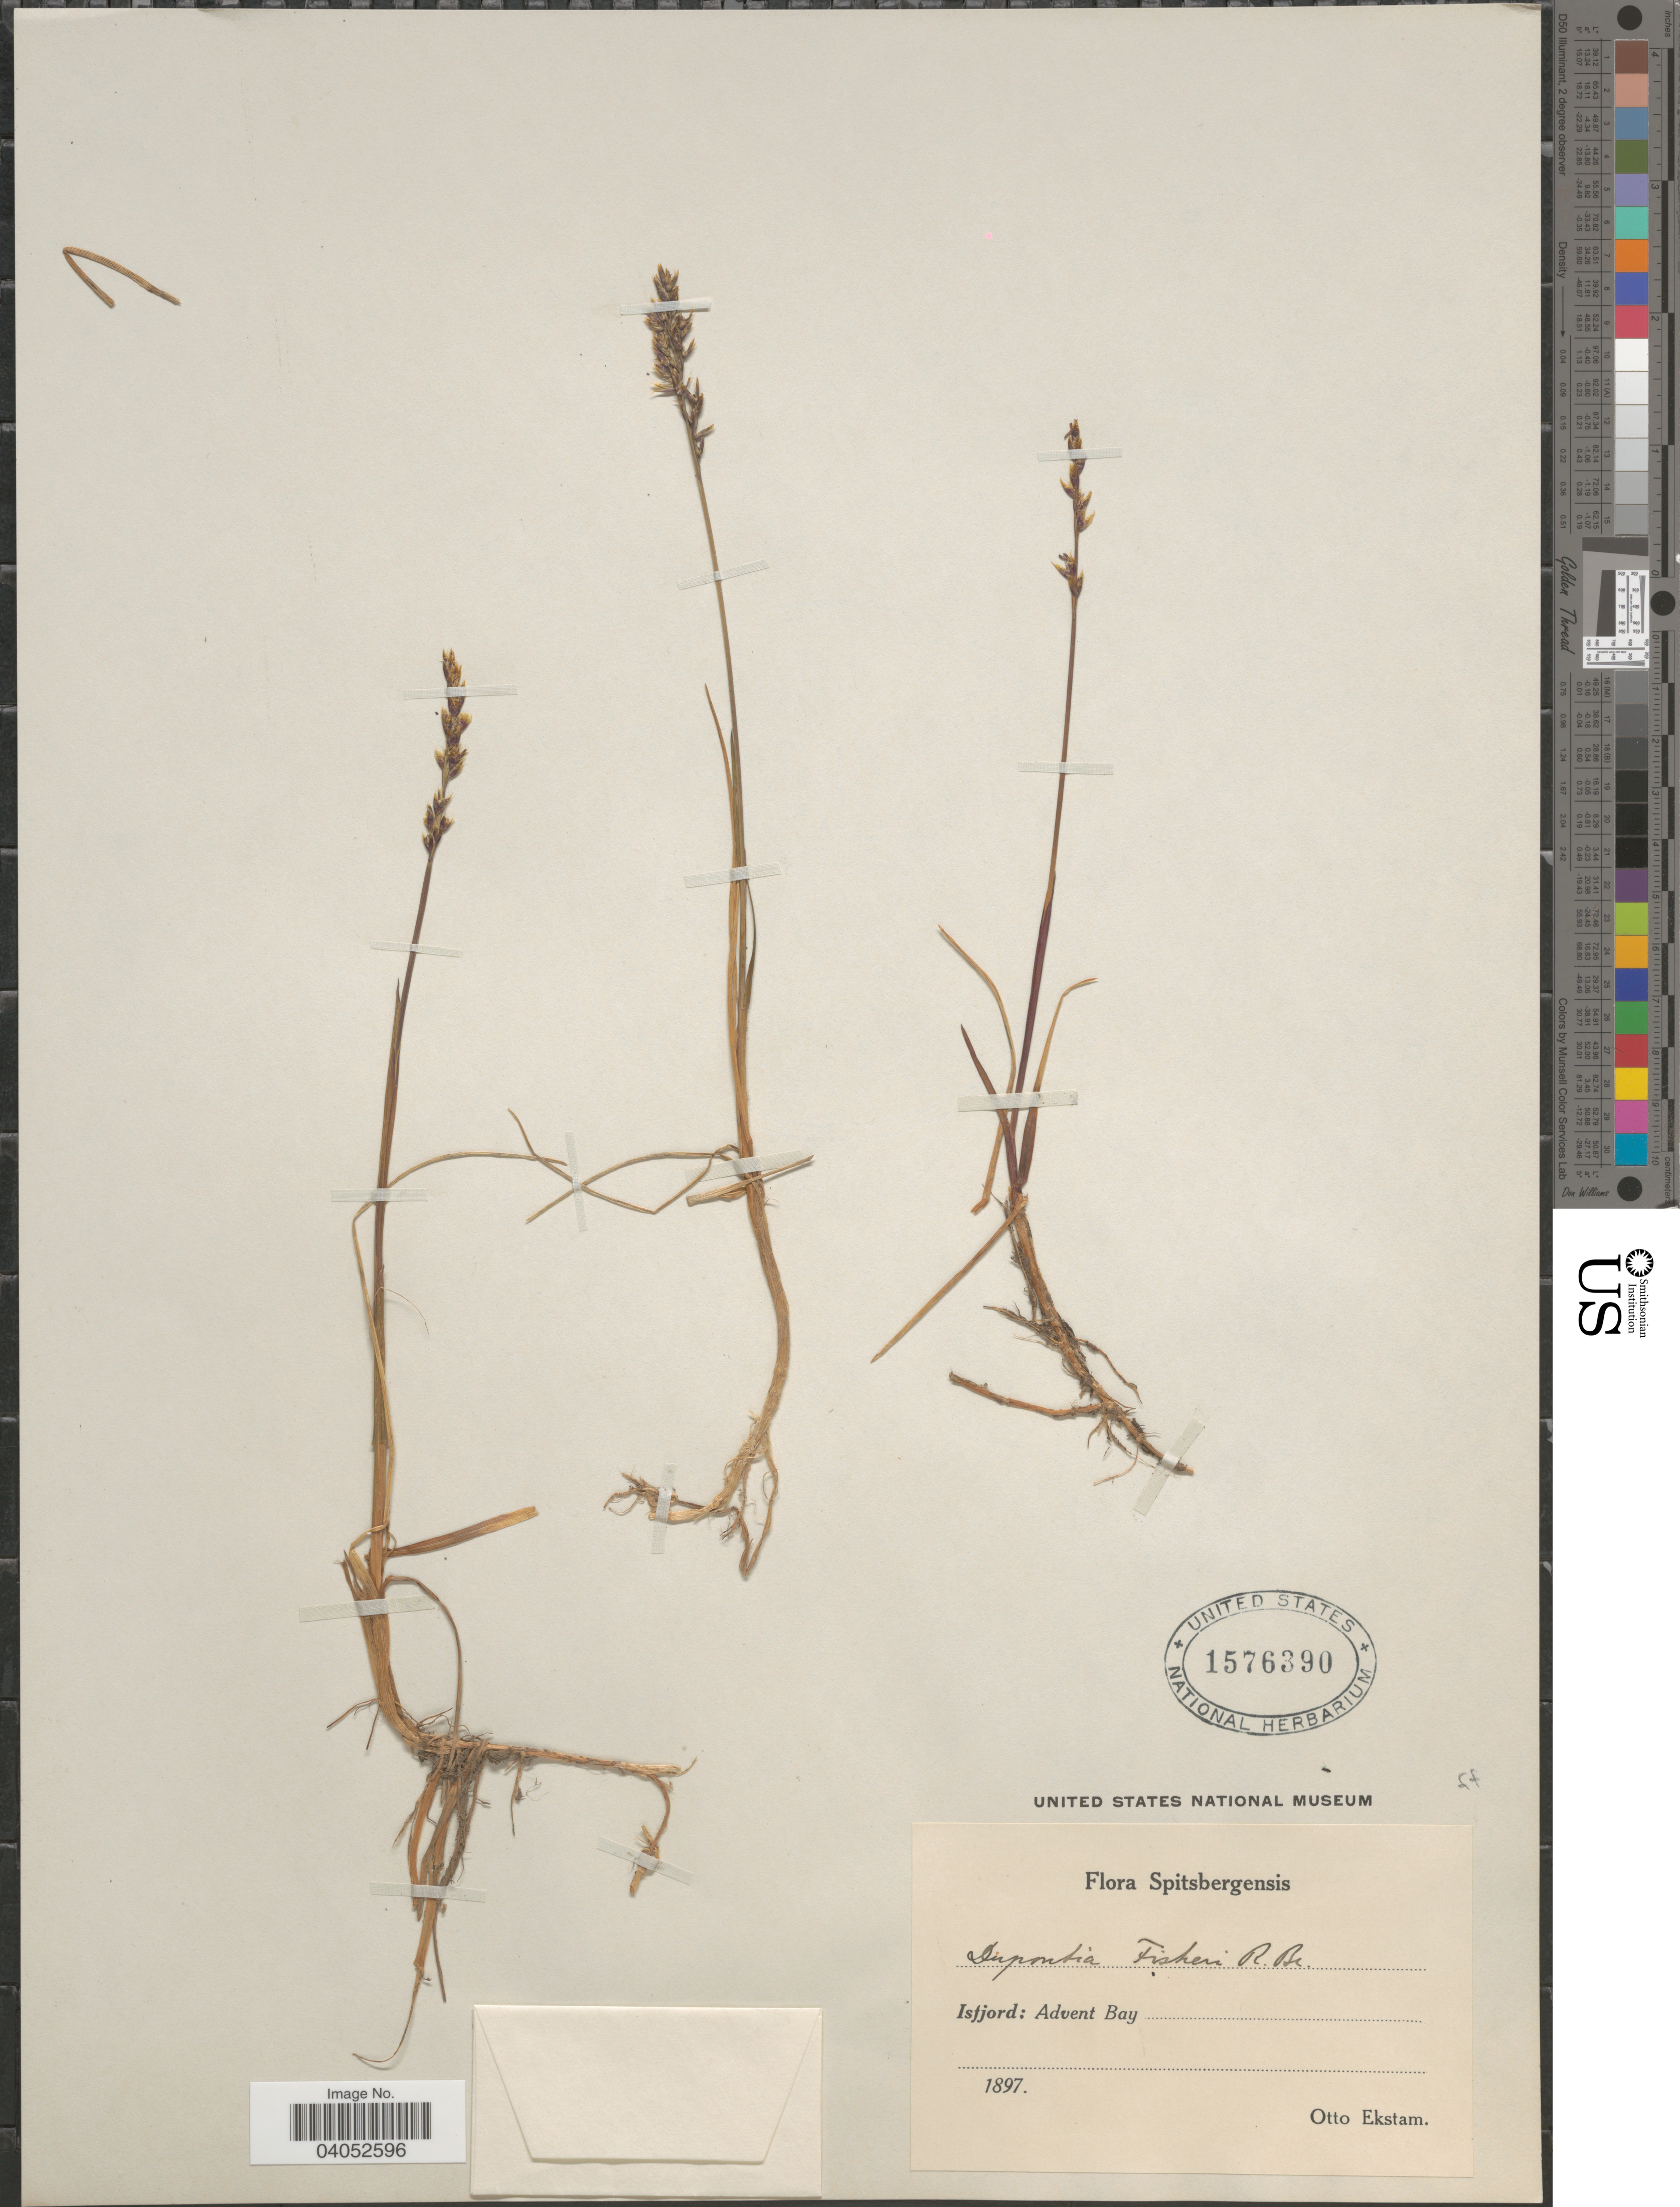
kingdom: Plantae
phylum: Tracheophyta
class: Liliopsida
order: Poales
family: Poaceae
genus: Dupontia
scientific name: Dupontia micrantha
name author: Holm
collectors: O. Ekstam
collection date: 1897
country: Norway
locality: Spitsbergensis. Isfjord: Advent Bay.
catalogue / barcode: US 1576390